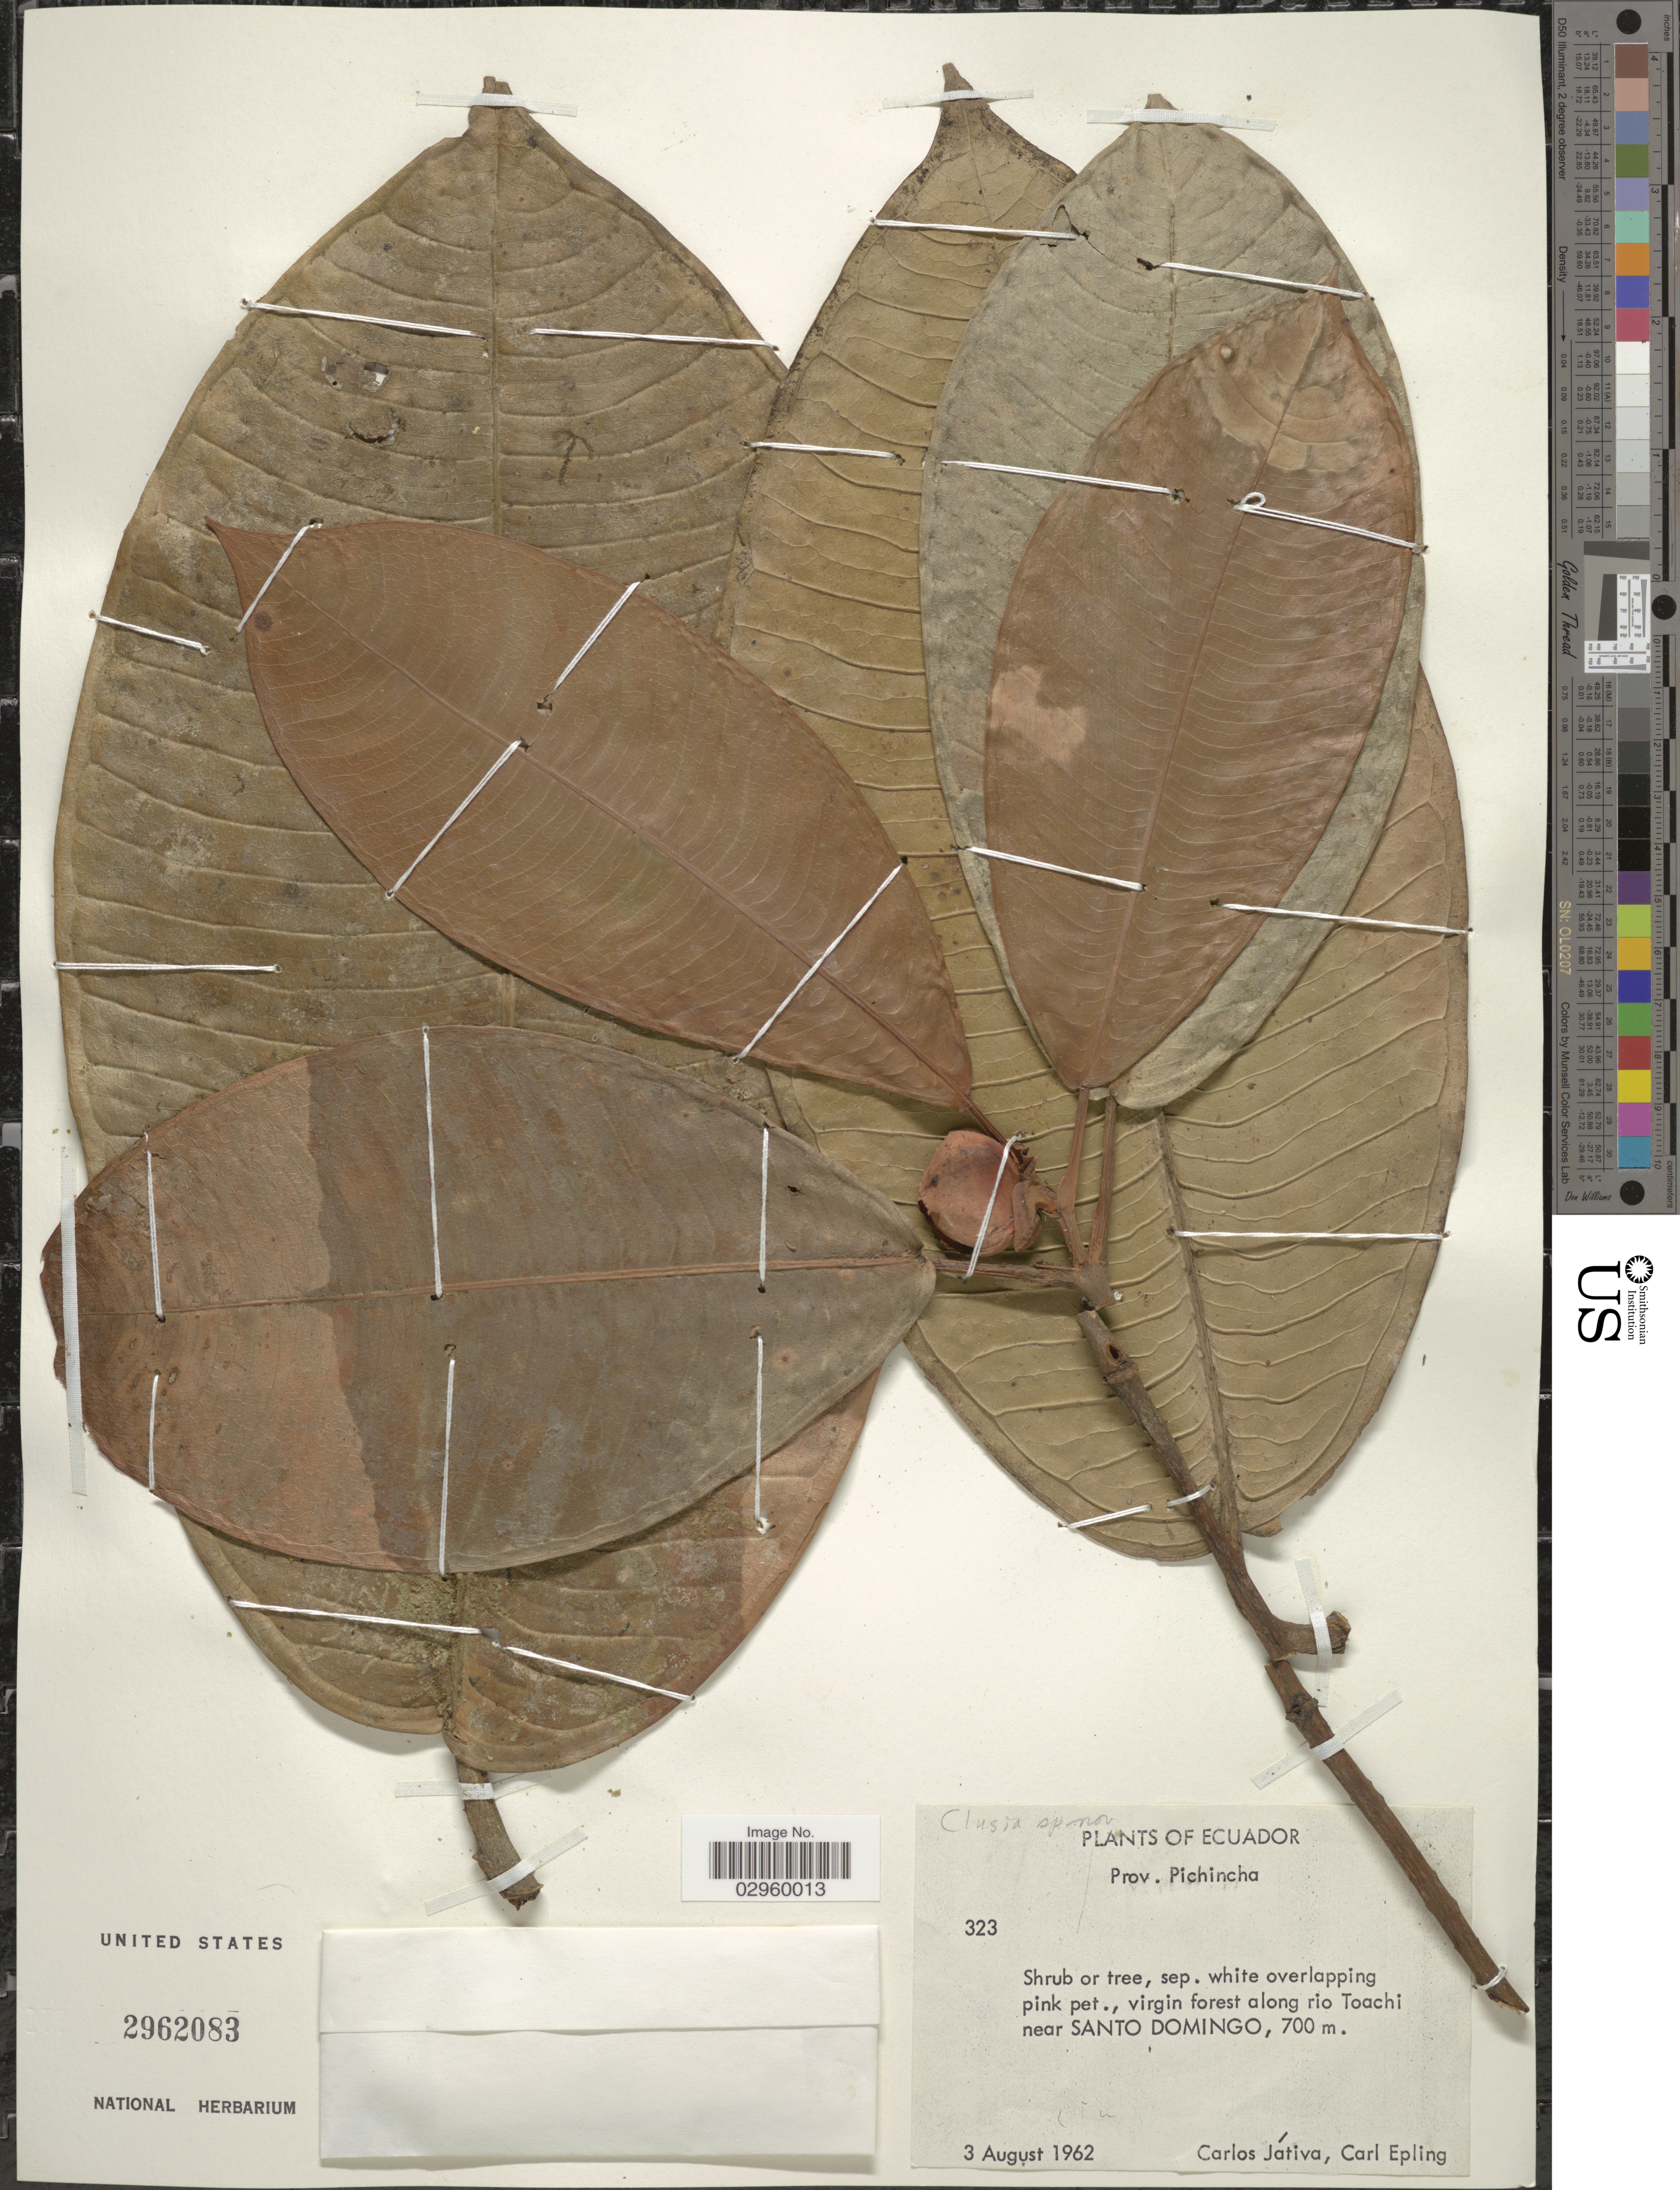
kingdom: Plantae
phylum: Tracheophyta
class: Magnoliopsida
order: Malpighiales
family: Clusiaceae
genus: Clusia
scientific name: Clusia sp.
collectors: C. D. Játiva & C. C. Epling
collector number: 323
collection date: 1962-08-03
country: Ecuador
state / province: Pichincha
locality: Virgin forest along rio TToachi, near Santo Domingo.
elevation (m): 700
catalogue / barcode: US 2962083